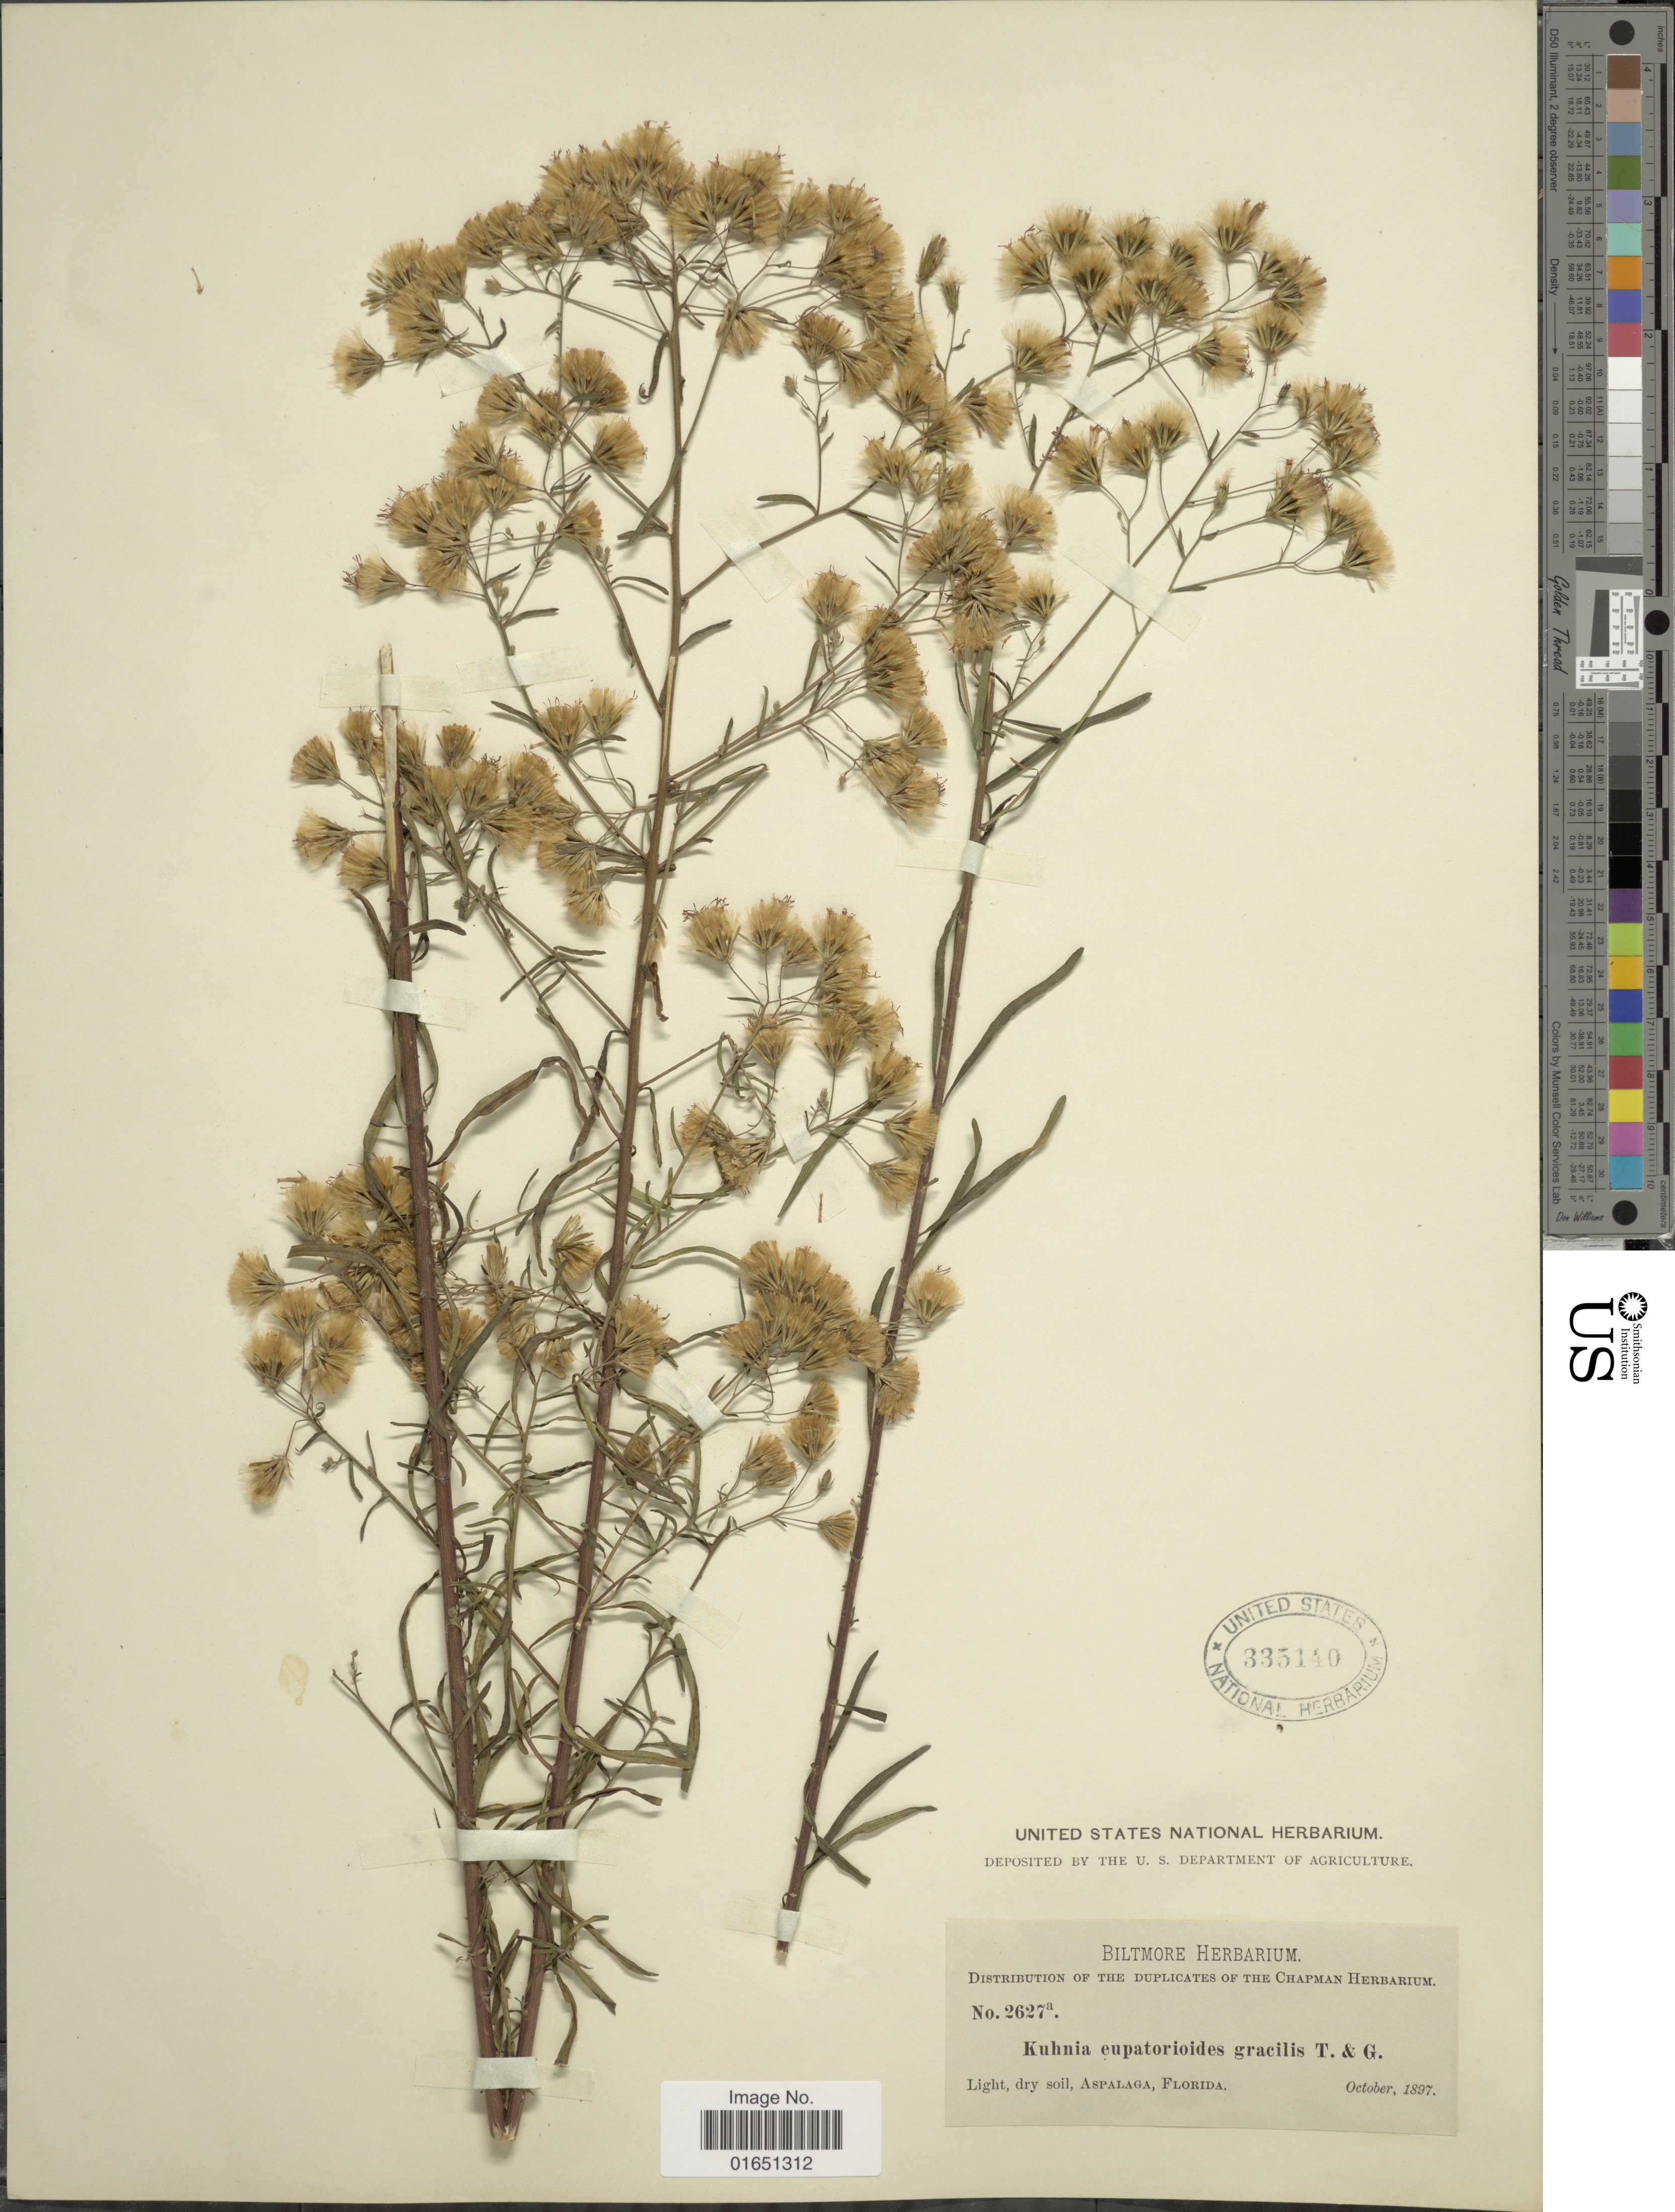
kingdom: Plantae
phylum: Tracheophyta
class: Magnoliopsida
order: Asterales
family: Asteraceae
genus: Brickellia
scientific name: Brickellia mosieri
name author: (Small) Shinners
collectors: ex herb. Biltmore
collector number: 2627a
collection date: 1897-10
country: United States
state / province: Florida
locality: Light, dry soil, Aspalaga, Florida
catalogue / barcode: US 335140